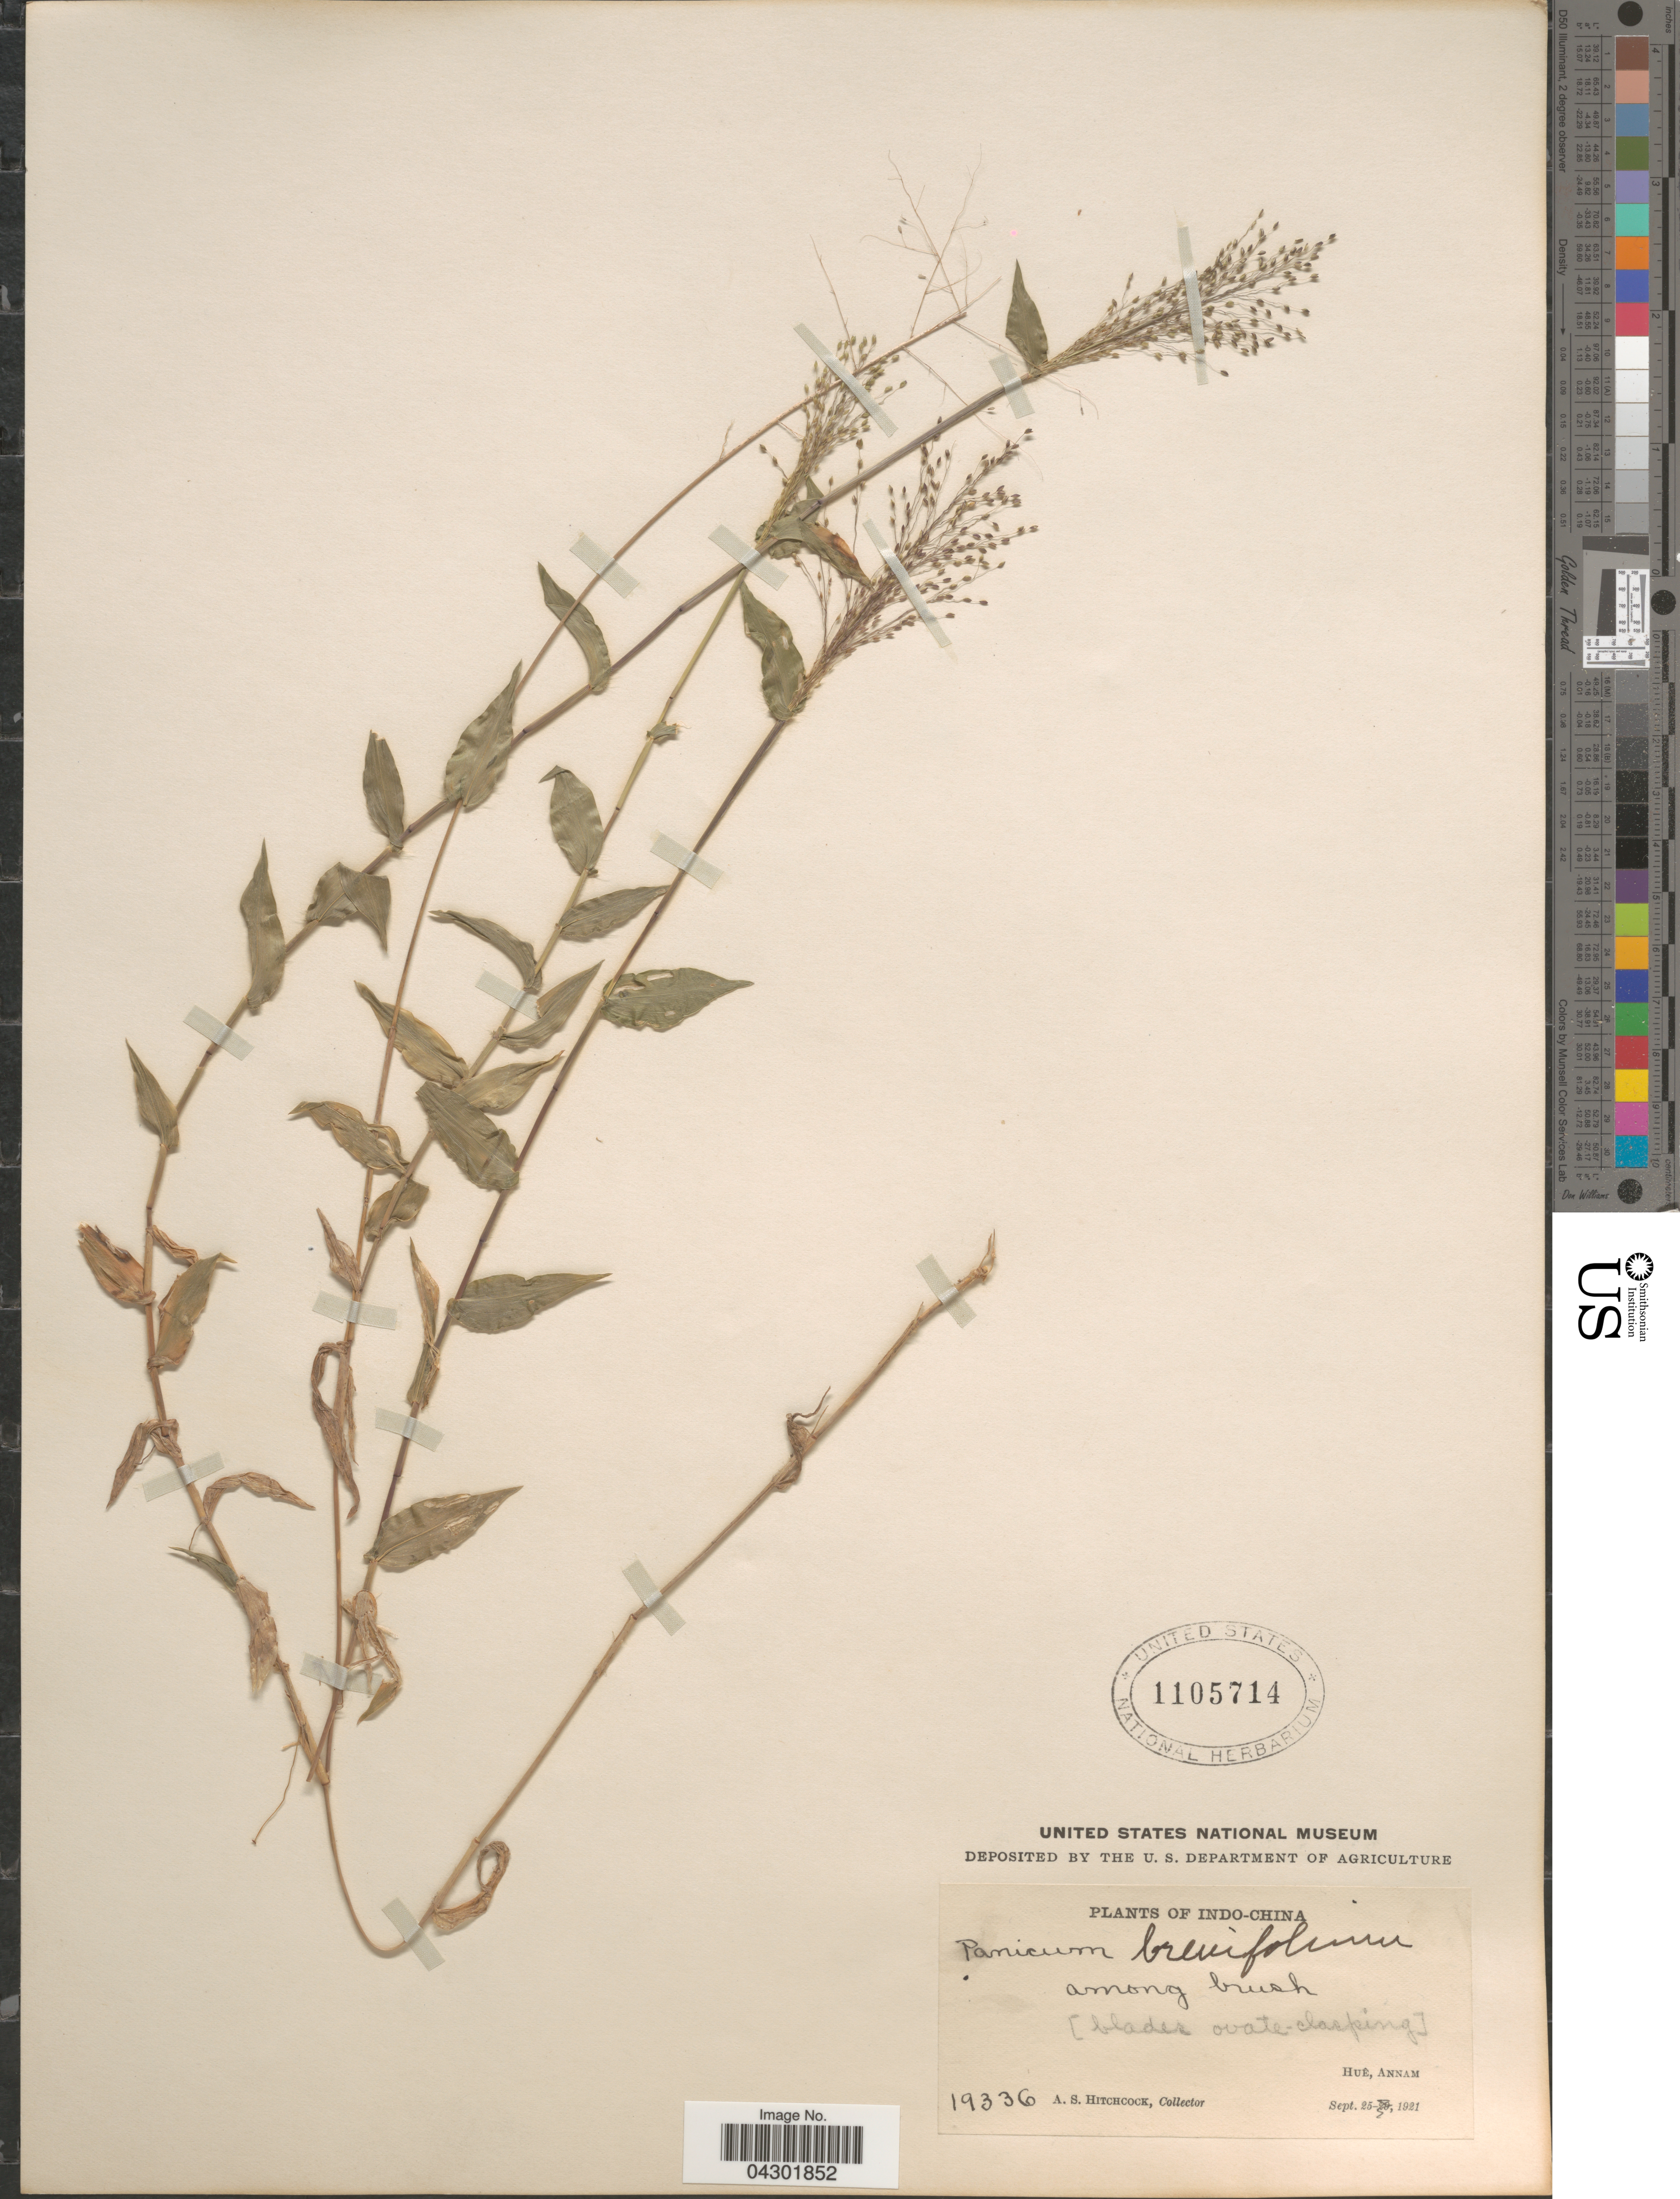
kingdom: Plantae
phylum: Tracheophyta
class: Liliopsida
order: Poales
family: Poaceae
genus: Panicum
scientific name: Panicum brevifolium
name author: L.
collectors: A. S. Hitchcock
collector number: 19336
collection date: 1921-09-25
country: Vietnam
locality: Indo-China. Among bush. Huê, Annam.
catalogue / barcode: US 1105714